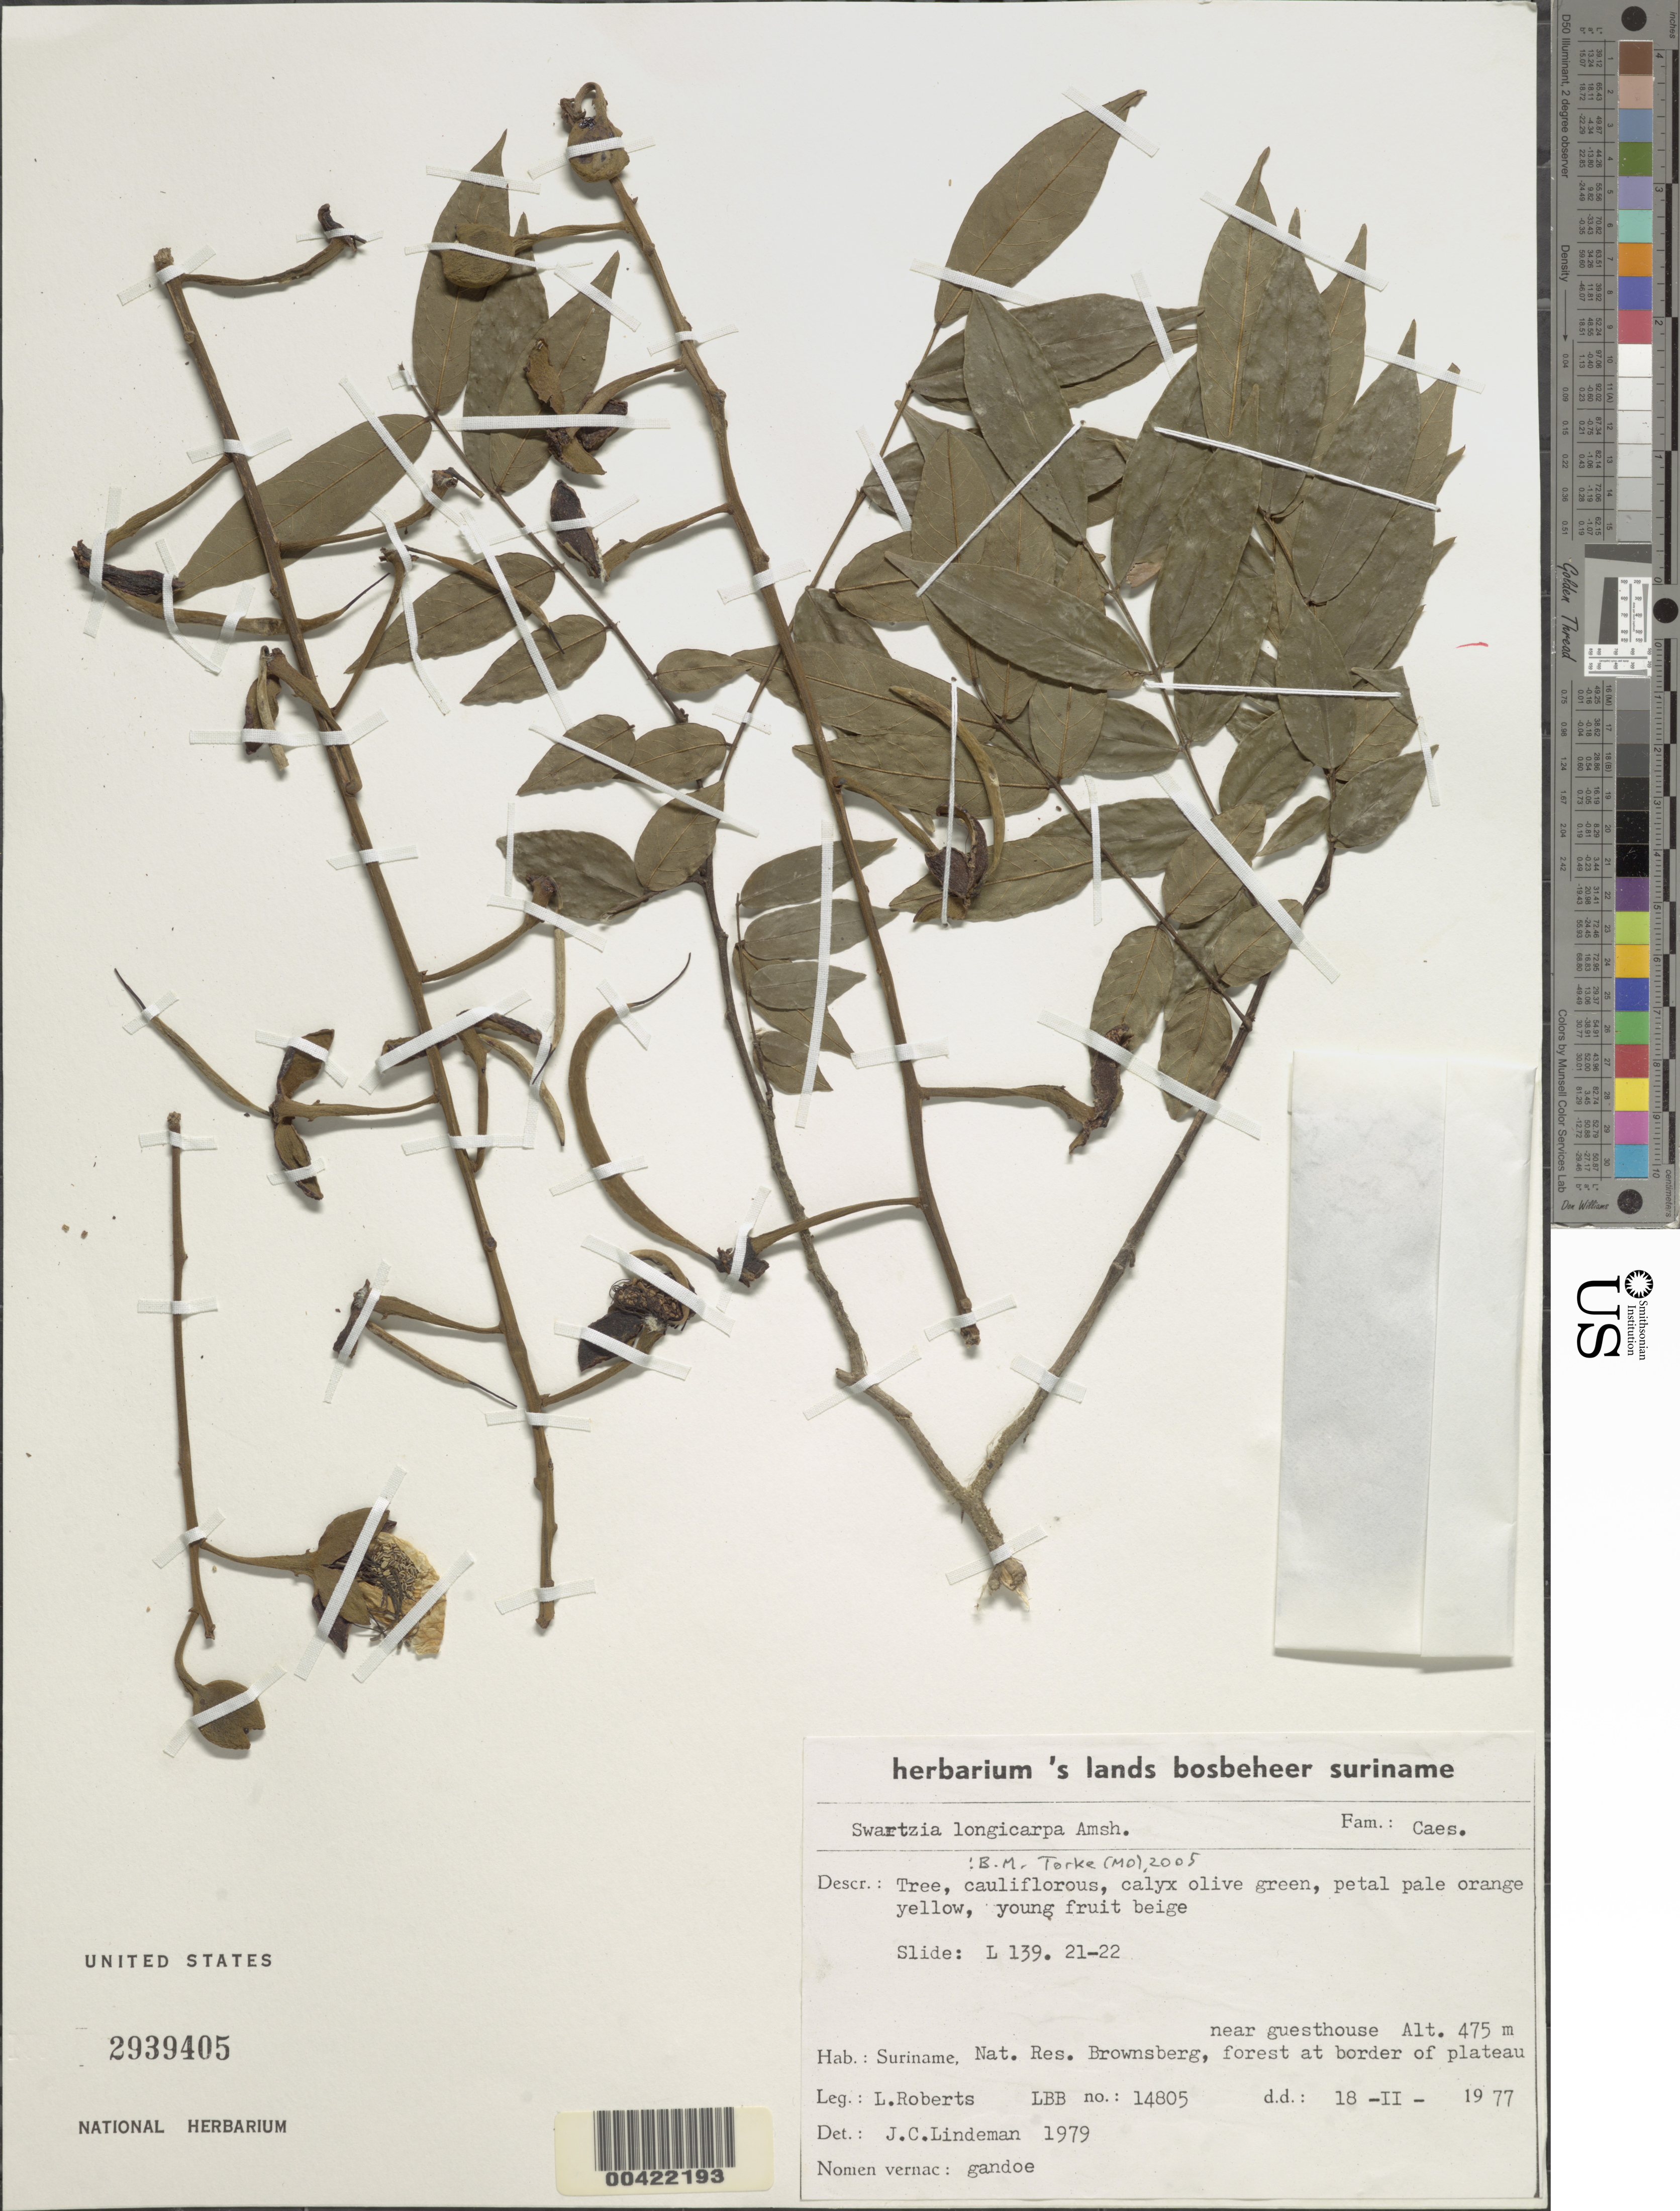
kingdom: Plantae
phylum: Tracheophyta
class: Magnoliopsida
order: Fabales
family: Fabaceae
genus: Swartzia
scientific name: Swartzia longicarpa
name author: Amshoff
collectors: L. Roberts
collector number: Lbb# 14805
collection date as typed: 18 Feb 1977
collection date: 1977-02-18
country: Suriname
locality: Nat. res. brownsberg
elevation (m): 475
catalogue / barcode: US 2939405